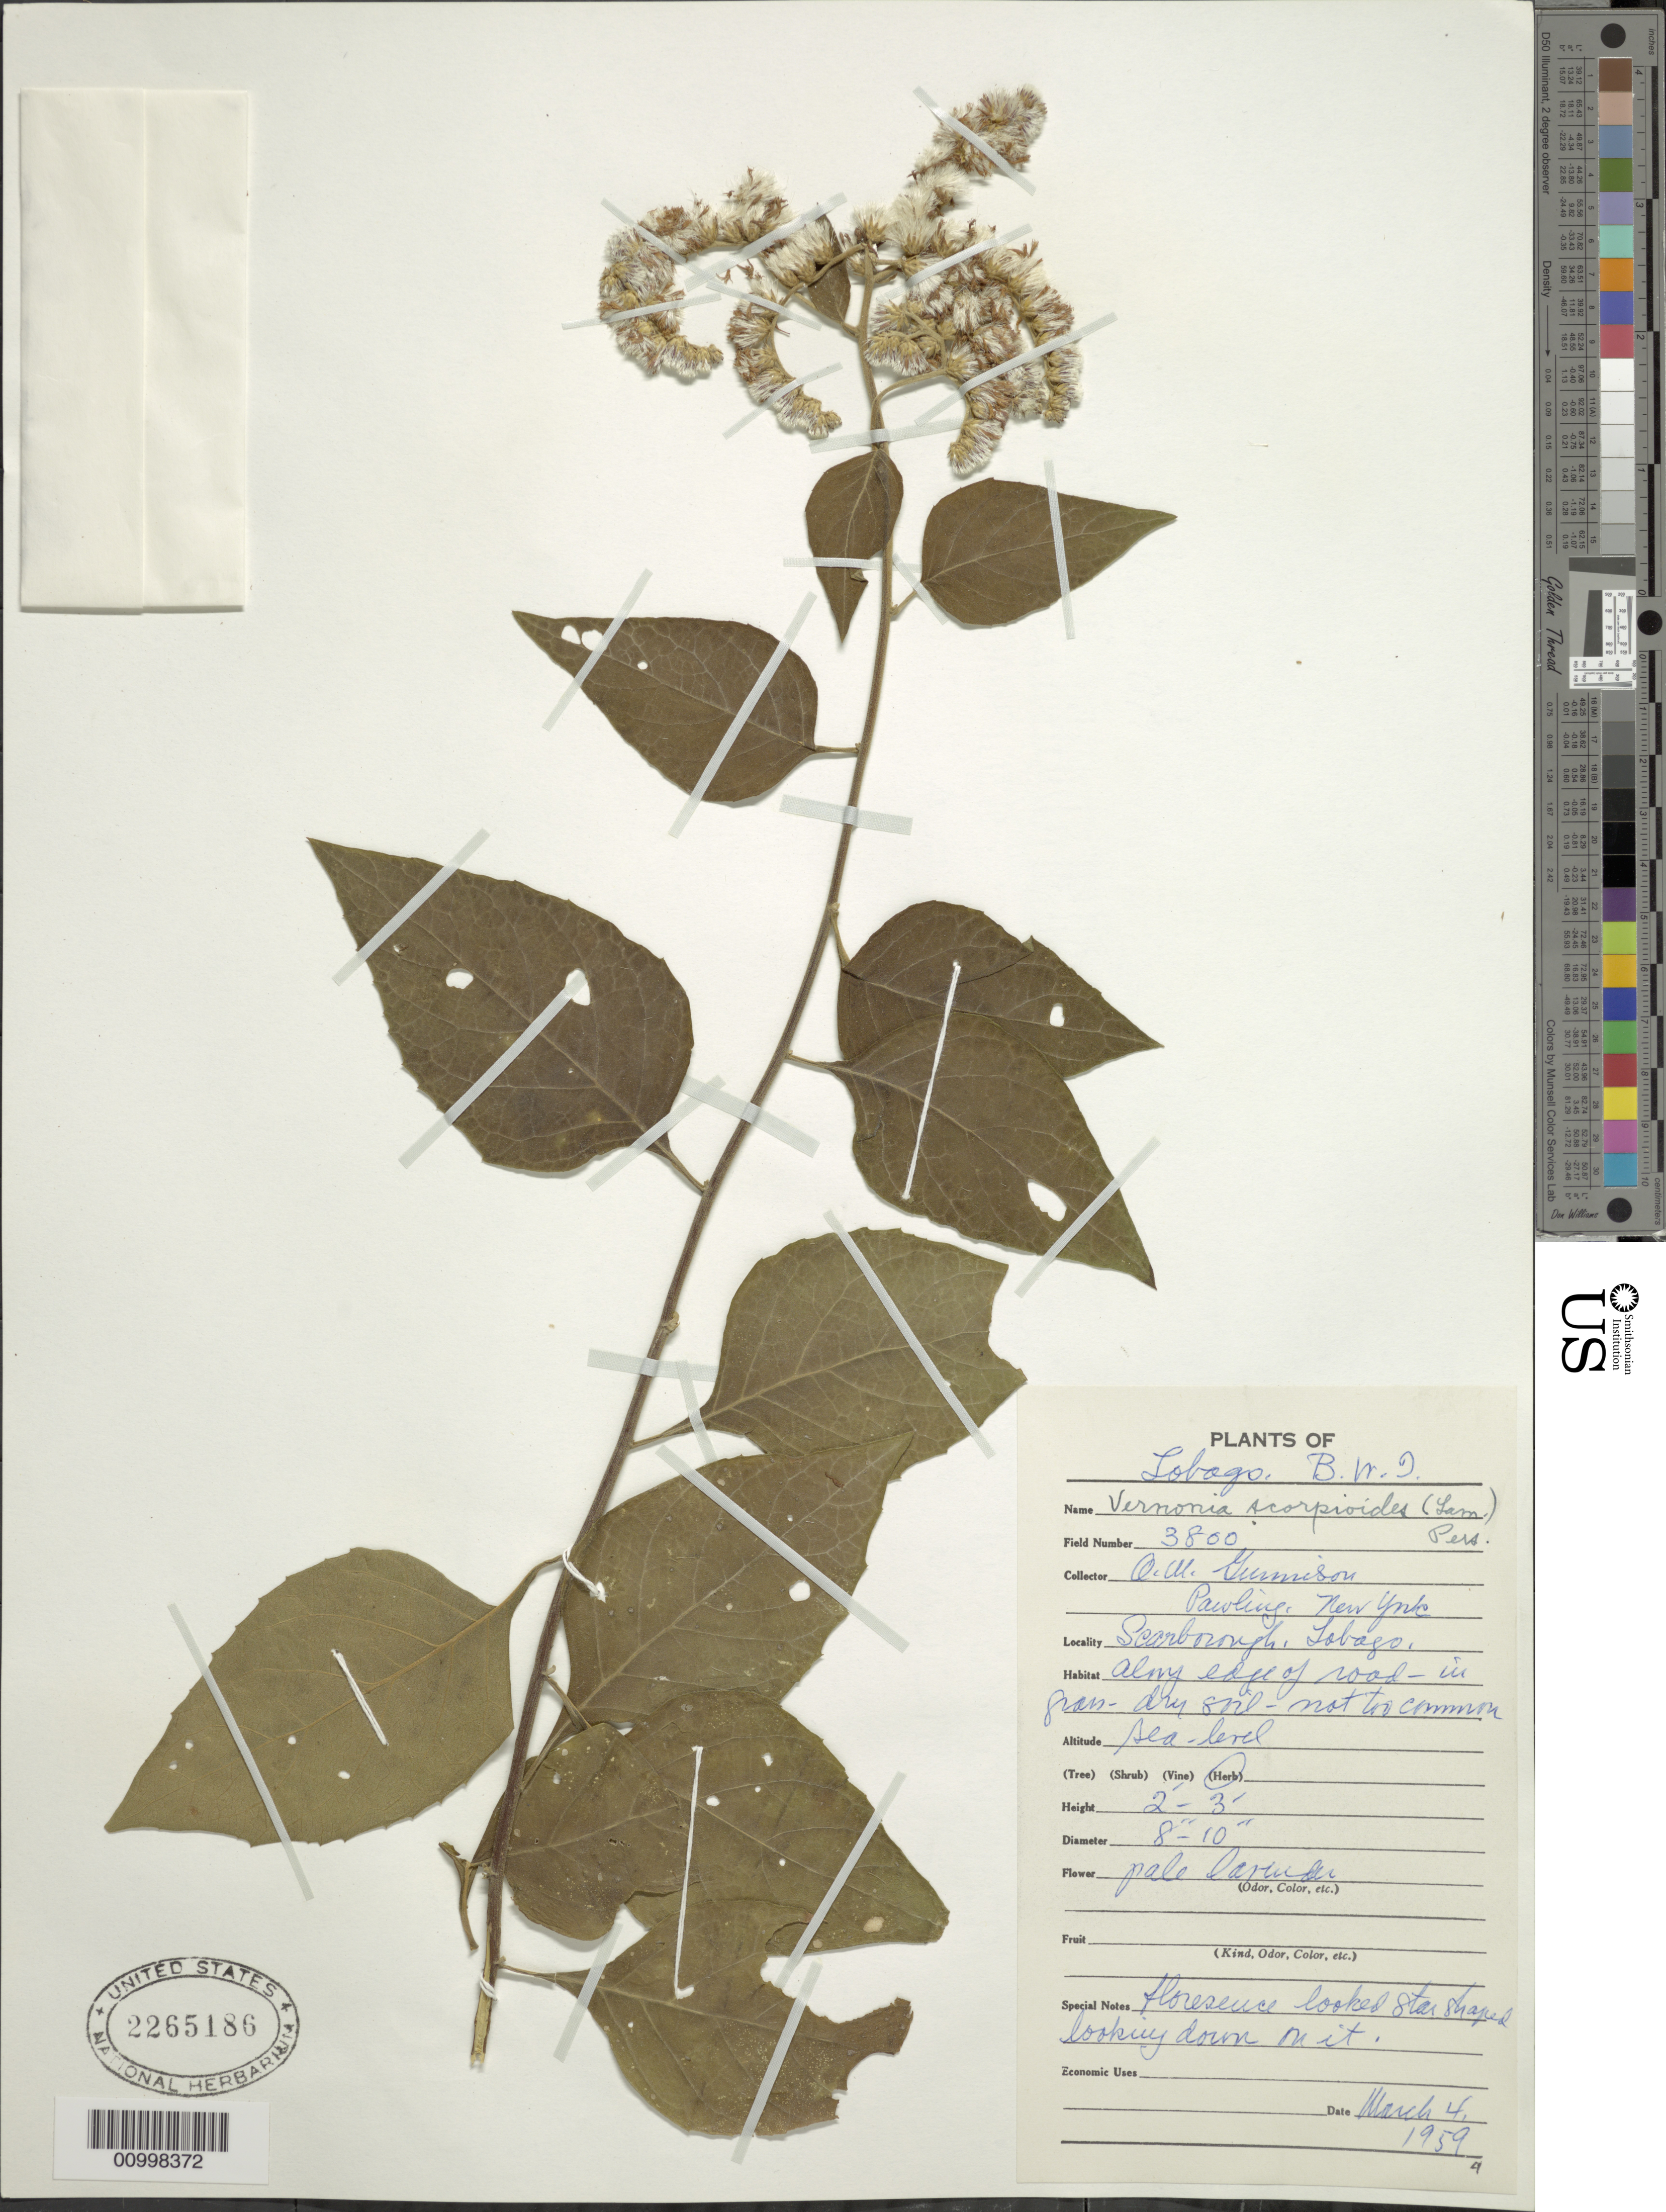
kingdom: Plantae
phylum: Tracheophyta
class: Magnoliopsida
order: Asterales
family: Asteraceae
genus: Cyrtocymura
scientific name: Cyrtocymura scorpioides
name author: (Lam.) H. Rob.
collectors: Gunnison, O. M.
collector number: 3800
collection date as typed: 04 Mar 1959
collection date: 1959-03-04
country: Trinidad and Tobago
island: Tobago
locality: Scarborough, along edge of road, in grass, dry soil, not too common.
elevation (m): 0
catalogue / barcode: US 2265186